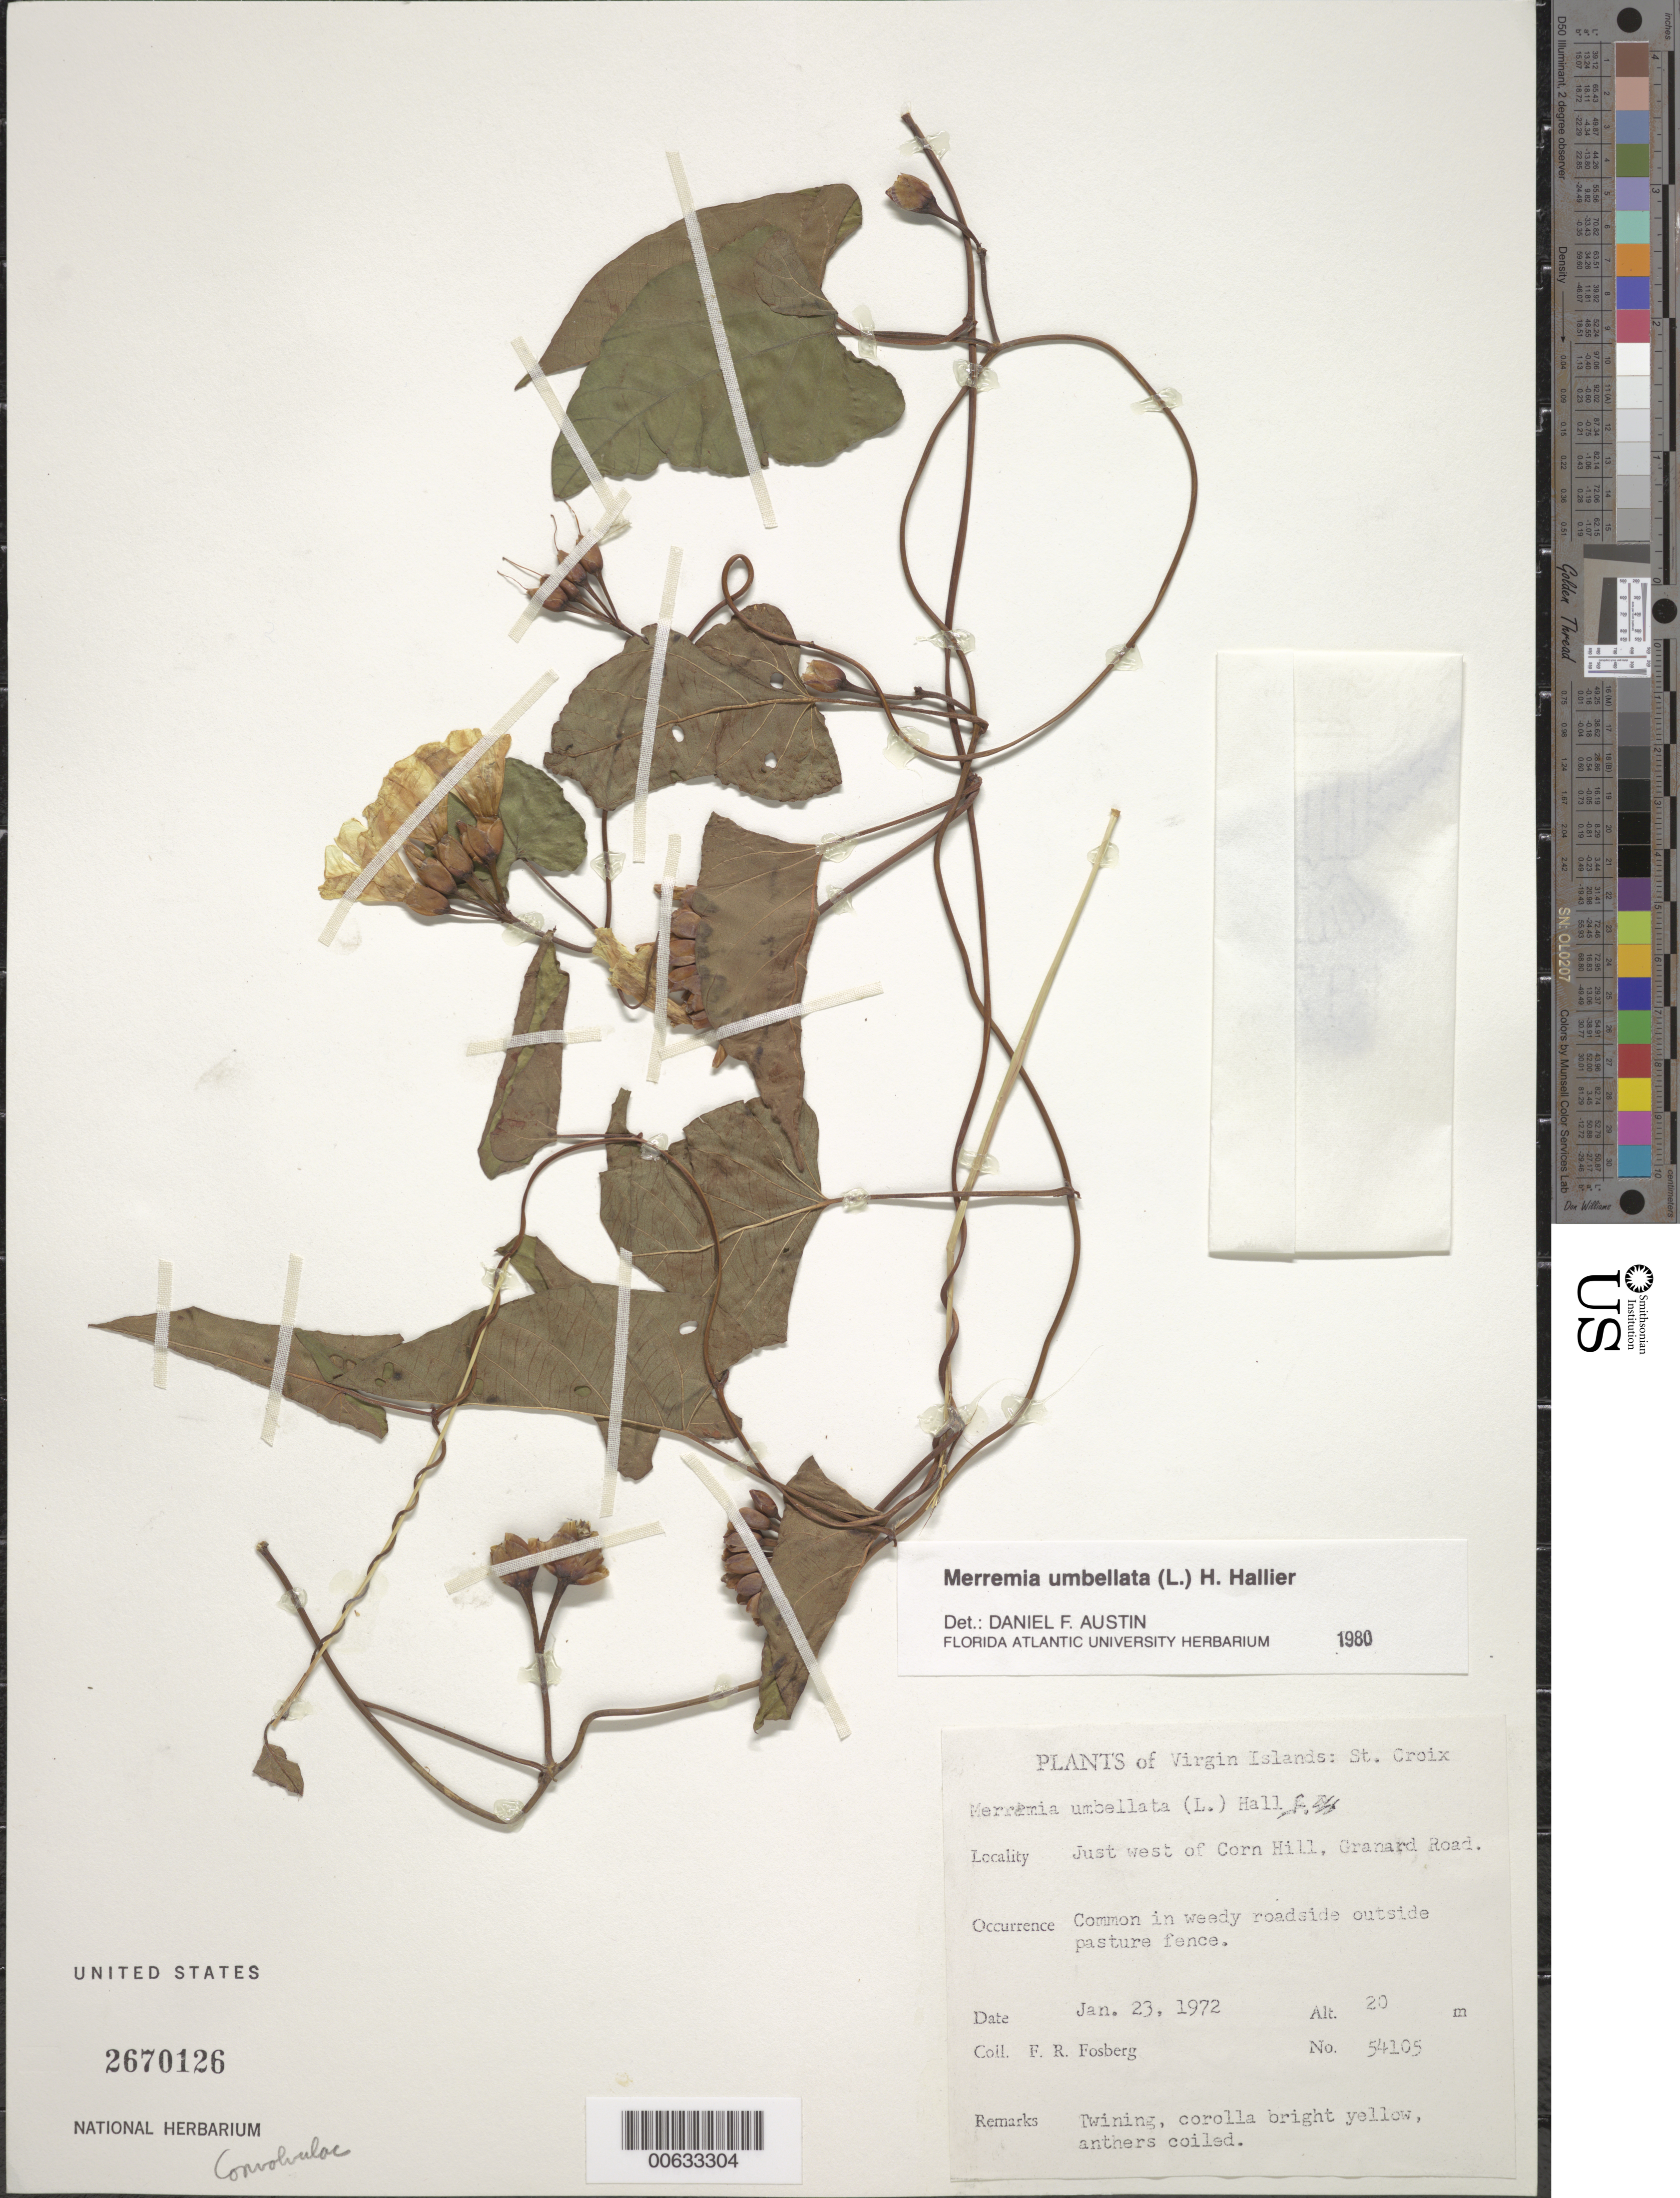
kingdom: Plantae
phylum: Tracheophyta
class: Magnoliopsida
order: Solanales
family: Convolvulaceae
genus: Camonea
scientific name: Camonea umbellata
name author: (L.) A. R. Simões & Staples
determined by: Strong, Mark T., (BOT), Smithsonian Institution - National Museum of Natural History (UNITED STATES)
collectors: F. R. Fosberg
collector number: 54105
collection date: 1972-01-23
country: U.S. Virgin Islands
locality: Virgins Islands, St. Croix, Just west of Corn Hill, Granard Road.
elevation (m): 20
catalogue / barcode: US 2670126